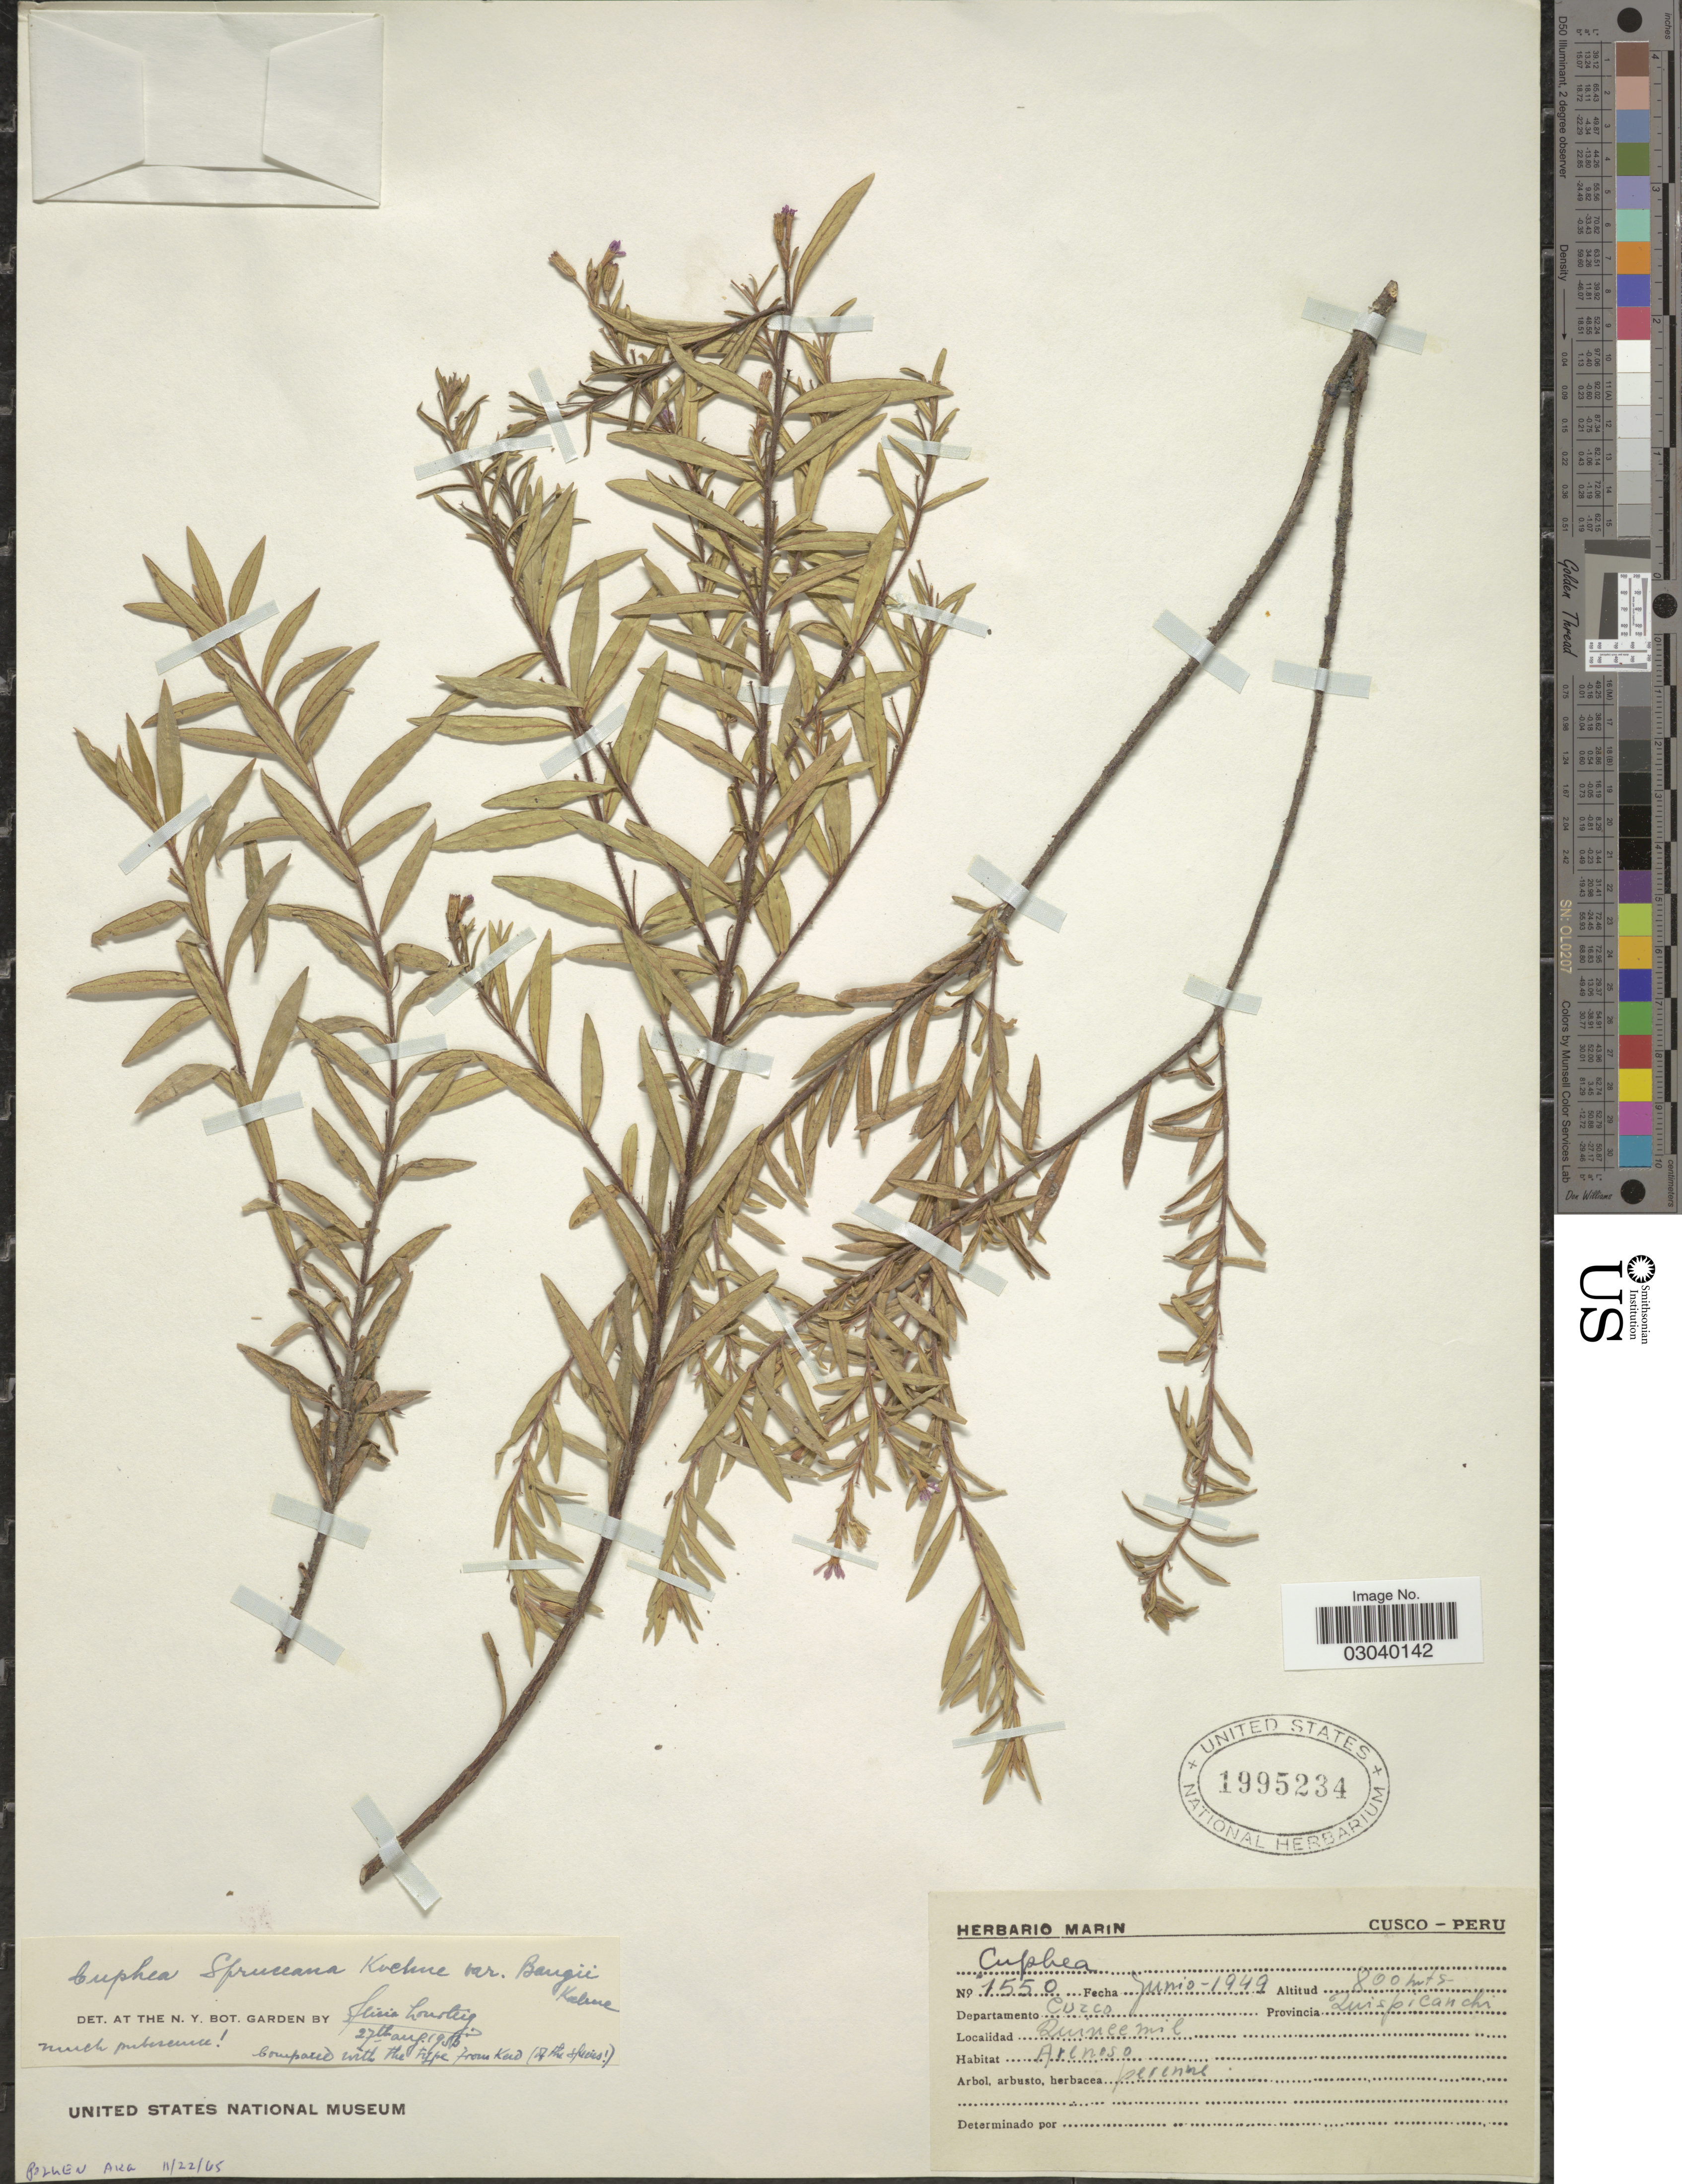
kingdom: Plantae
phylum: Tracheophyta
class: Magnoliopsida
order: Myrtales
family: Lythraceae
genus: Cuphea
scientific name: Cuphea spruceana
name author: Koehne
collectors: ex herb. Marin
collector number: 1550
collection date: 1949-06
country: Peru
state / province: Cusco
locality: Departamento Cuzco, Provincia Zuispicanchi, Zuineemil.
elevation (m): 800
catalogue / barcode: US 1995234